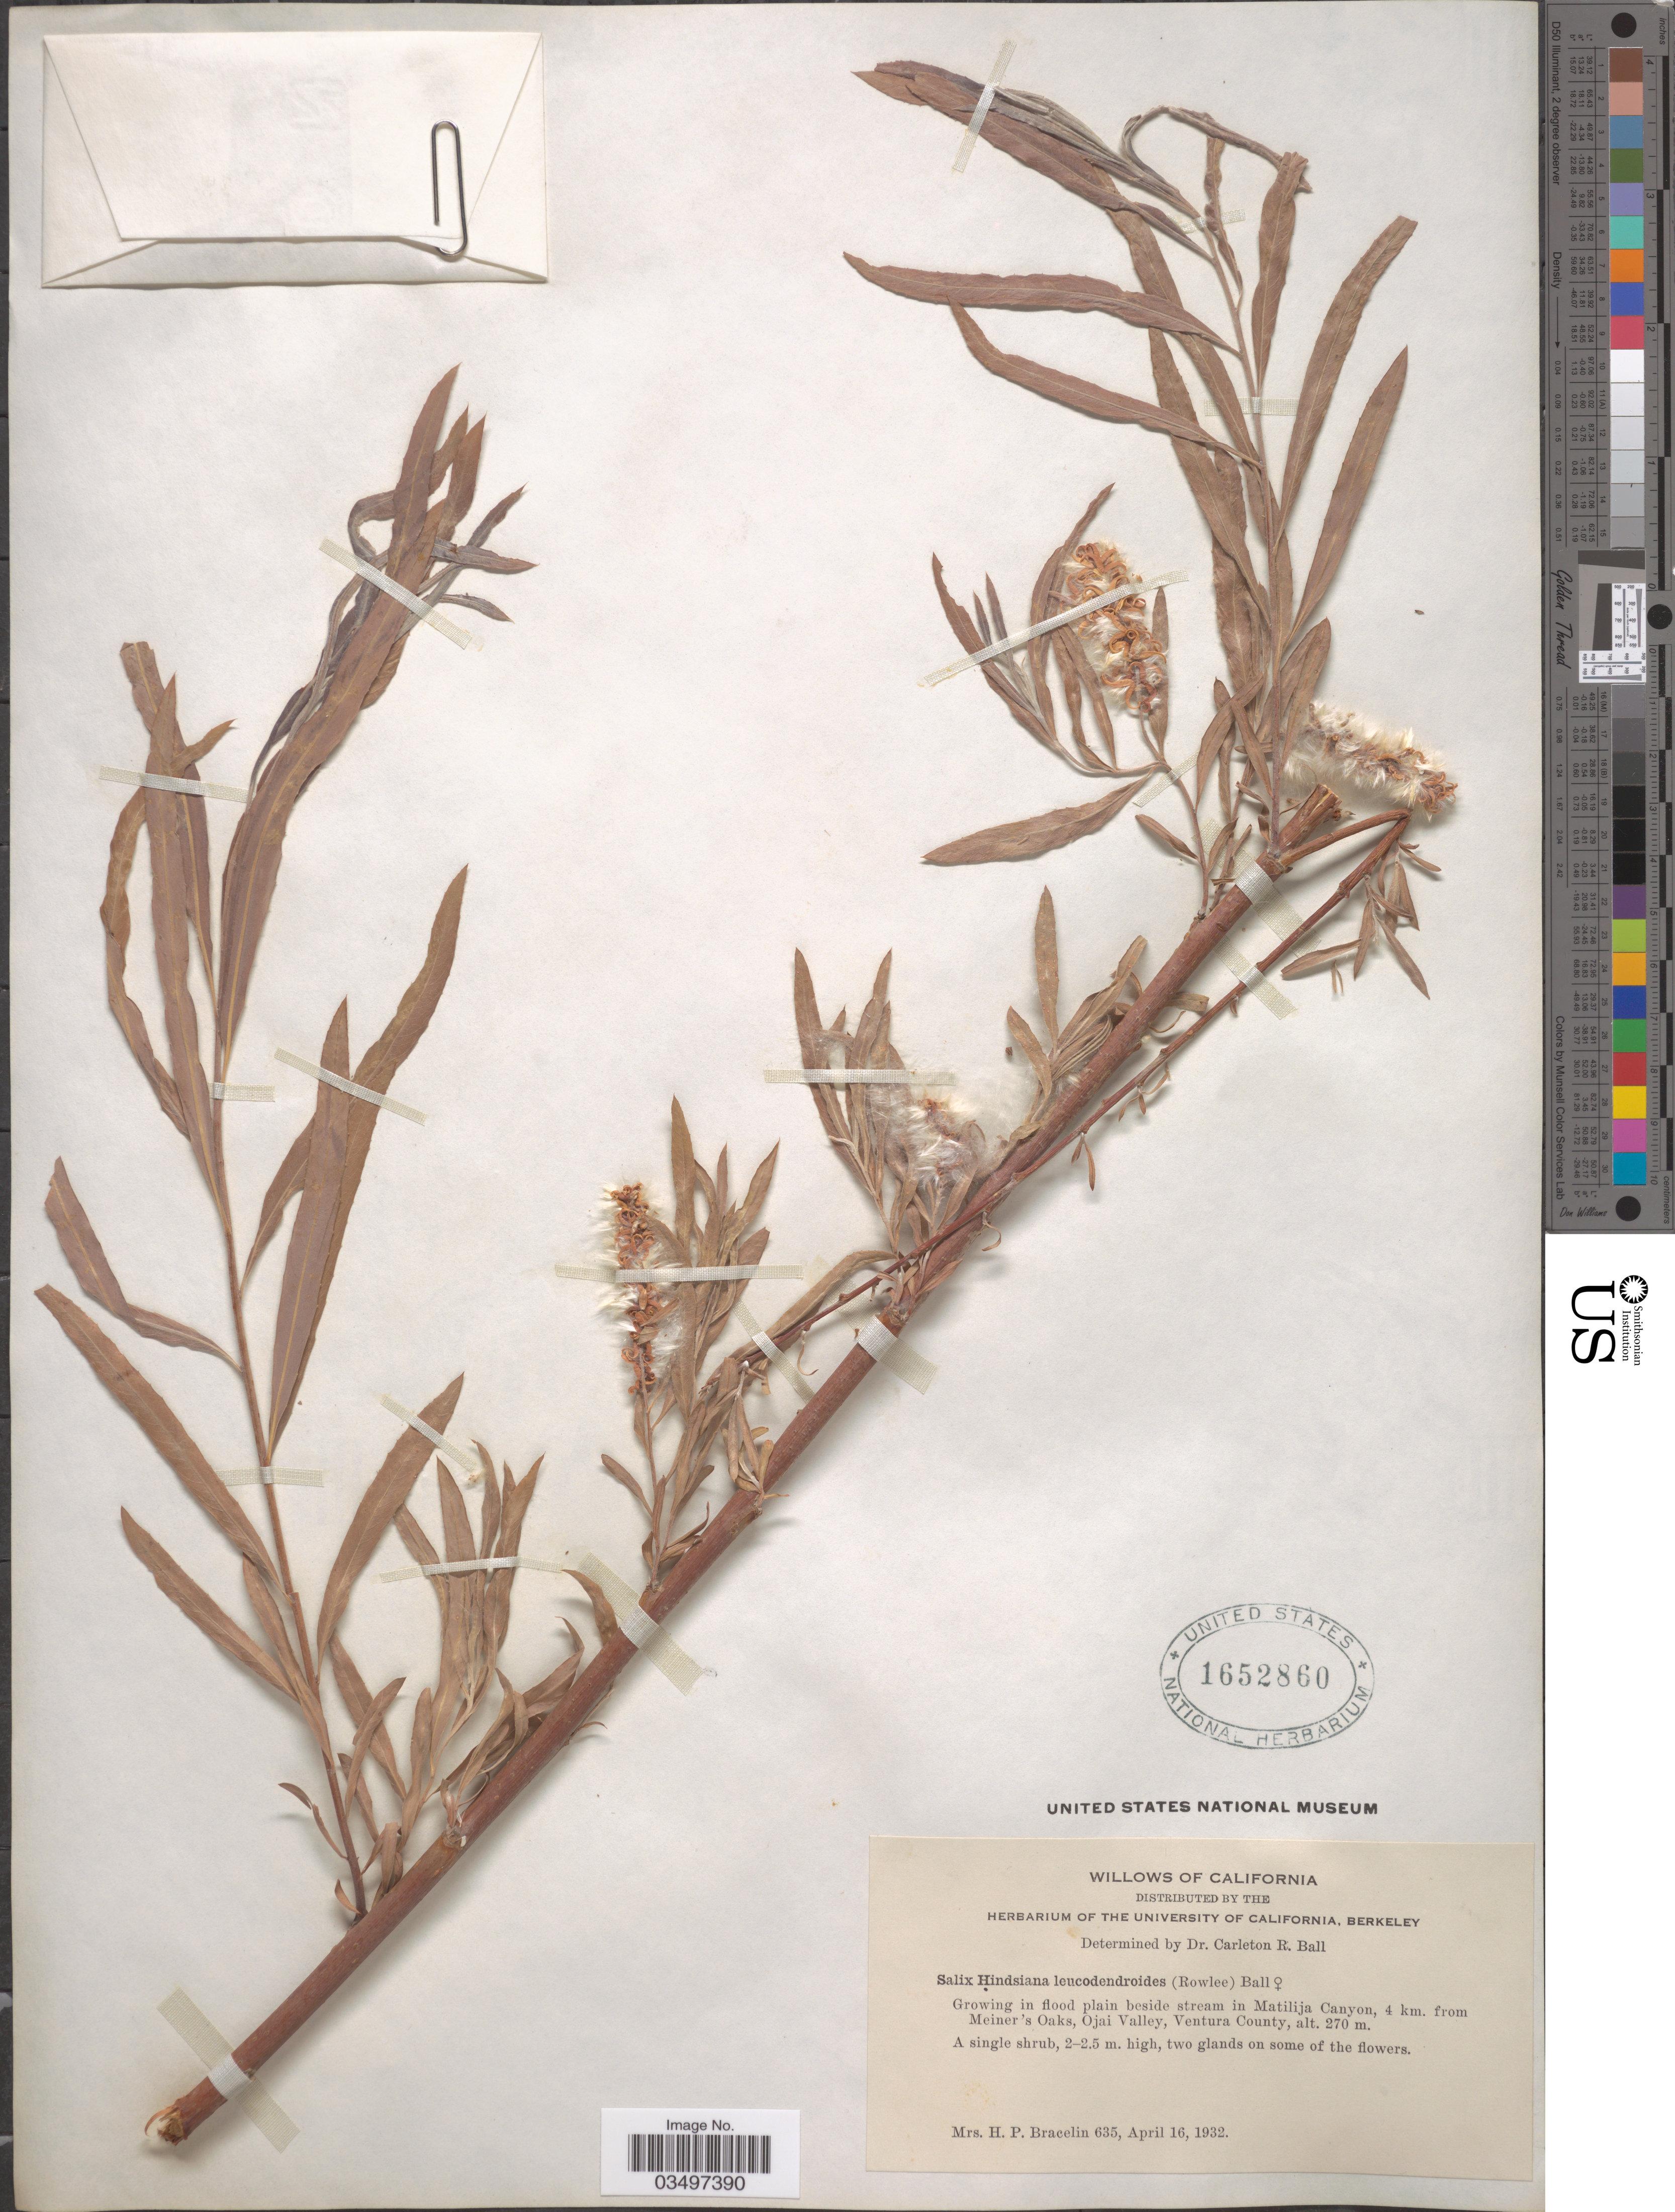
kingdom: Plantae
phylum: Tracheophyta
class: Magnoliopsida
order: Malpighiales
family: Salicaceae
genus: Salix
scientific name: Salix hindsiana var. leucodendroides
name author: (Rowlee) C.R. Ball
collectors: H. Bracelin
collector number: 635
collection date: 1932-04-16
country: United States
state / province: California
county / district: Ventura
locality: Growing in flood plain beside stream in Matilija Canyon, 4 km. from Meiner's Oaks, Ojai Valley, Ventura County.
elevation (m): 270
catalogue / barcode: US 1652860